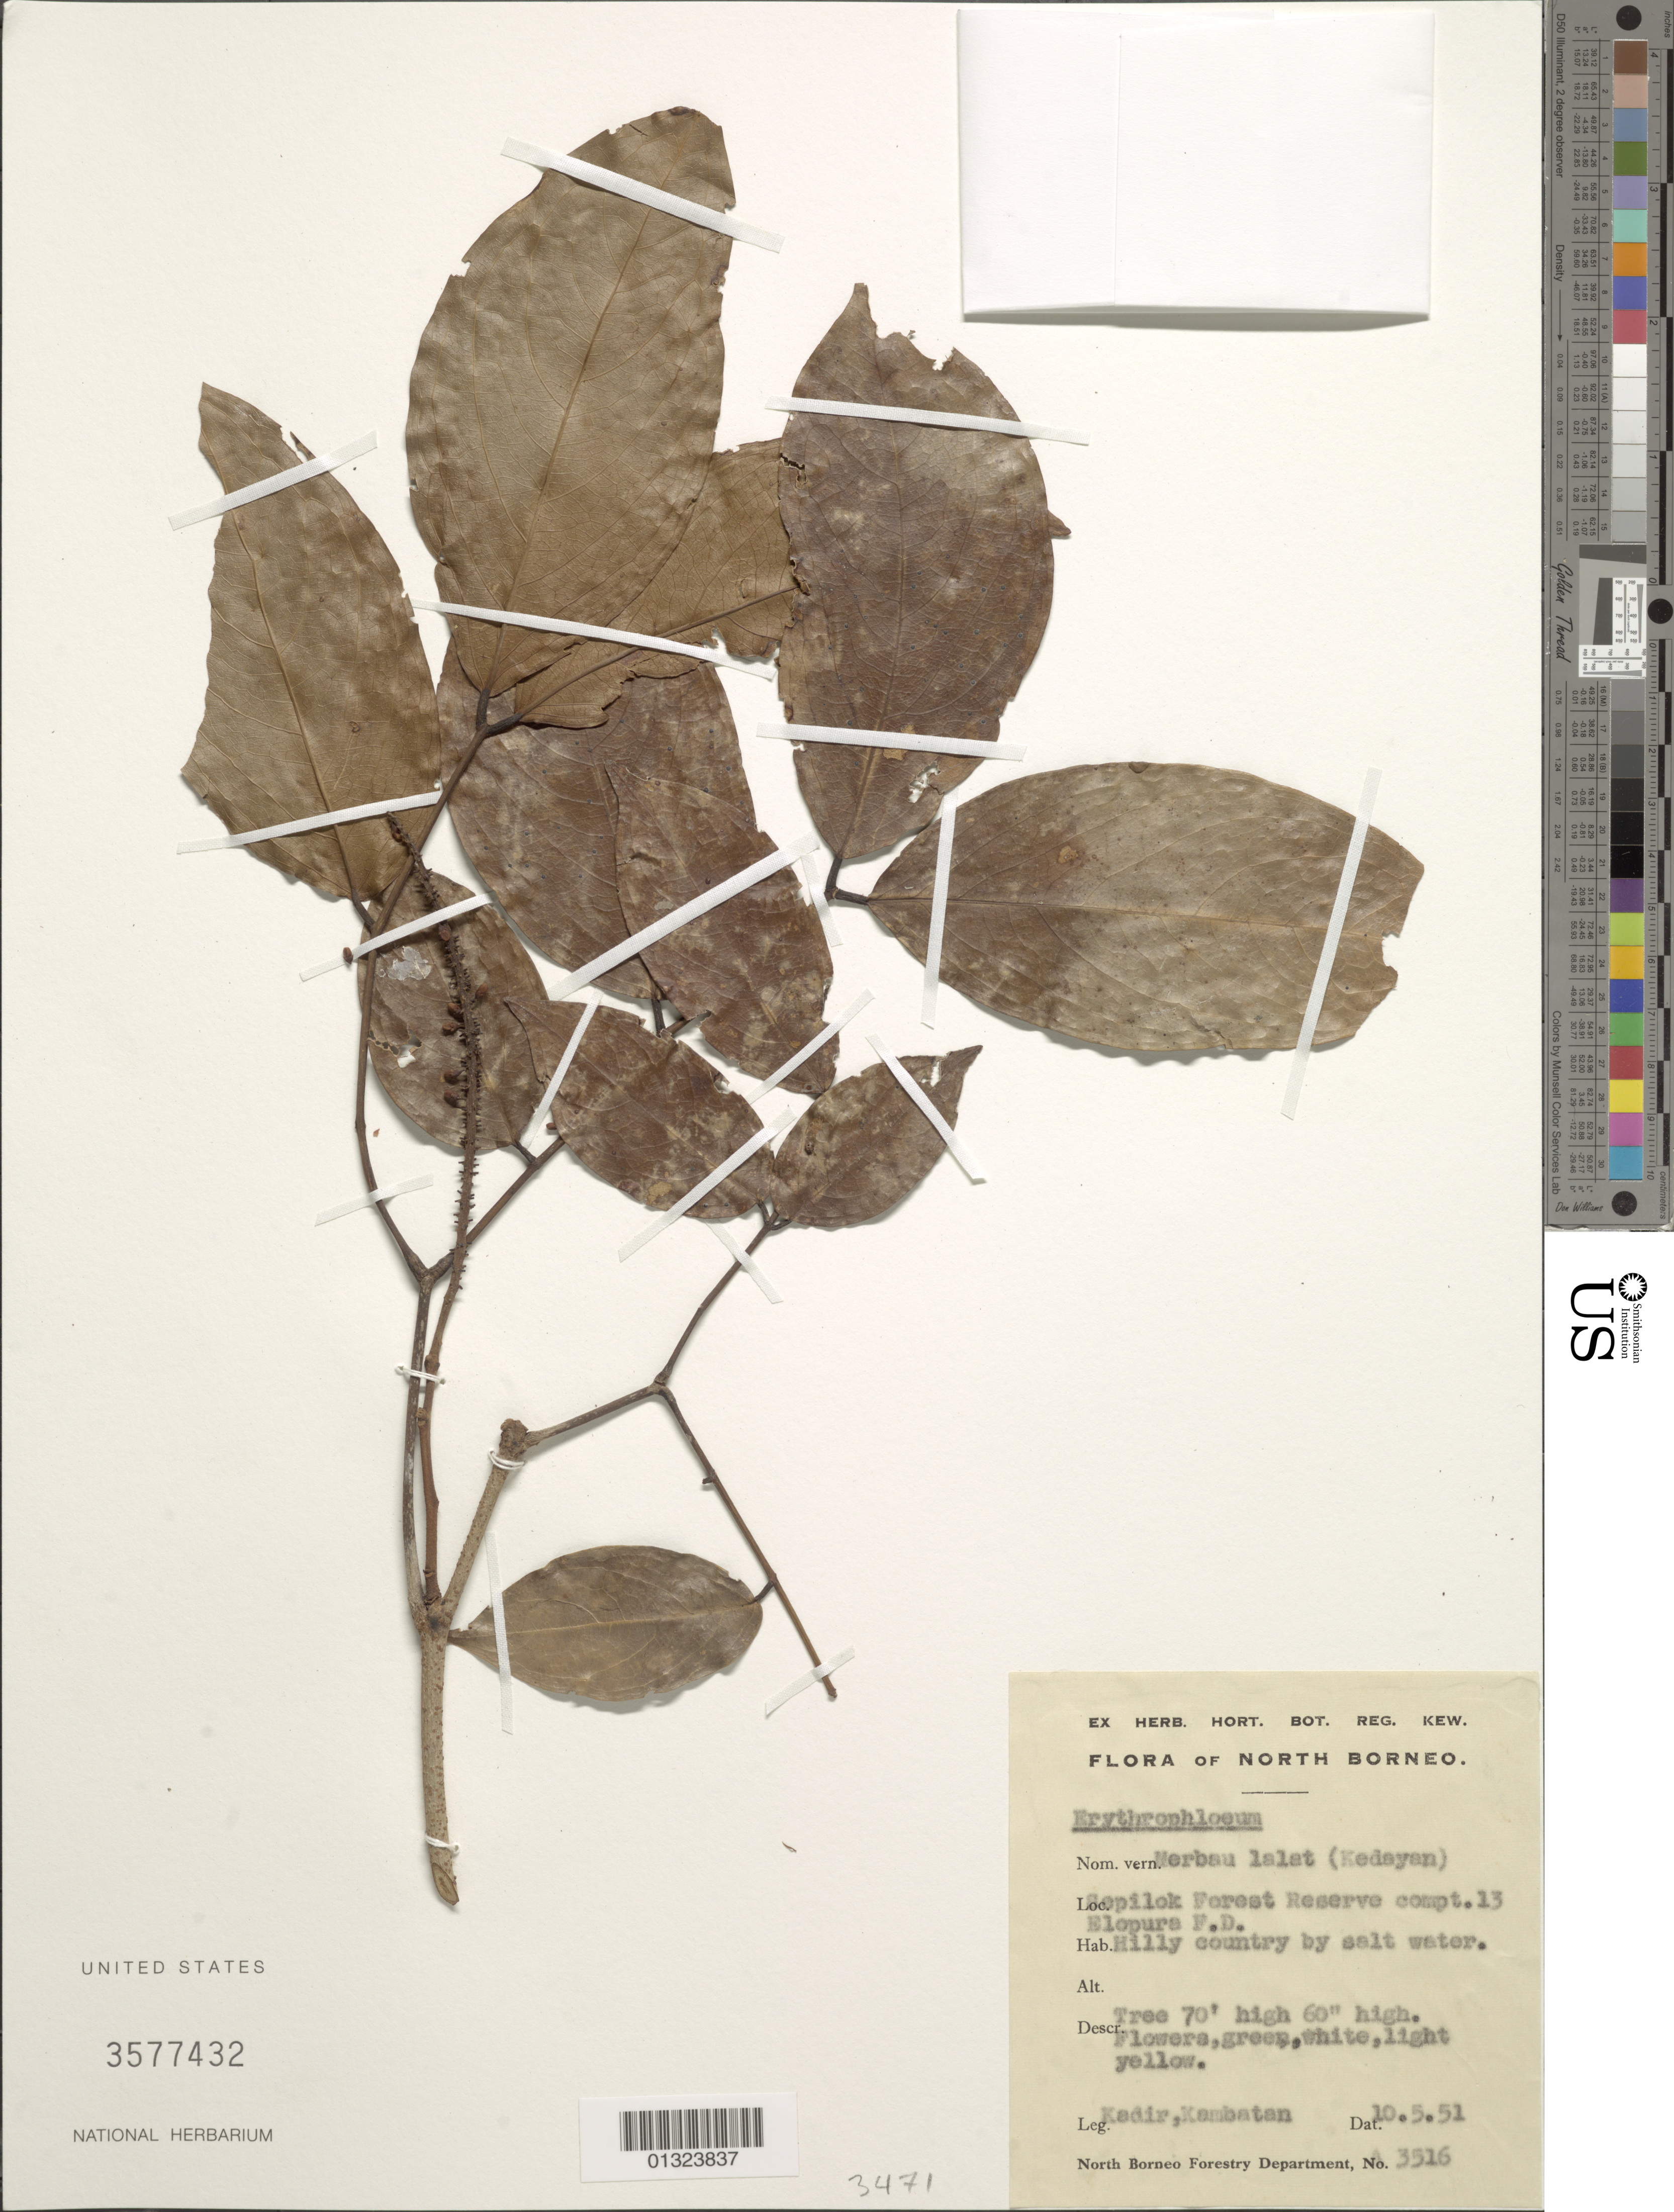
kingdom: Plantae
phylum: Tracheophyta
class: Magnoliopsida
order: Fabales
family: Fabaceae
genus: Erythrophleum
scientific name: Erythrophleum sp.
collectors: -. Kadir & -. Kambatan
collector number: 3516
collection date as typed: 10 May 1951 or 05 Oct 1951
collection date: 1951-05-10 or 1951-10-05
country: Malaysia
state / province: Sabah / Sarawak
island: Borneo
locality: Sepilok forest reserve compt. 13 elopura f.d.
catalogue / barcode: US 3577432